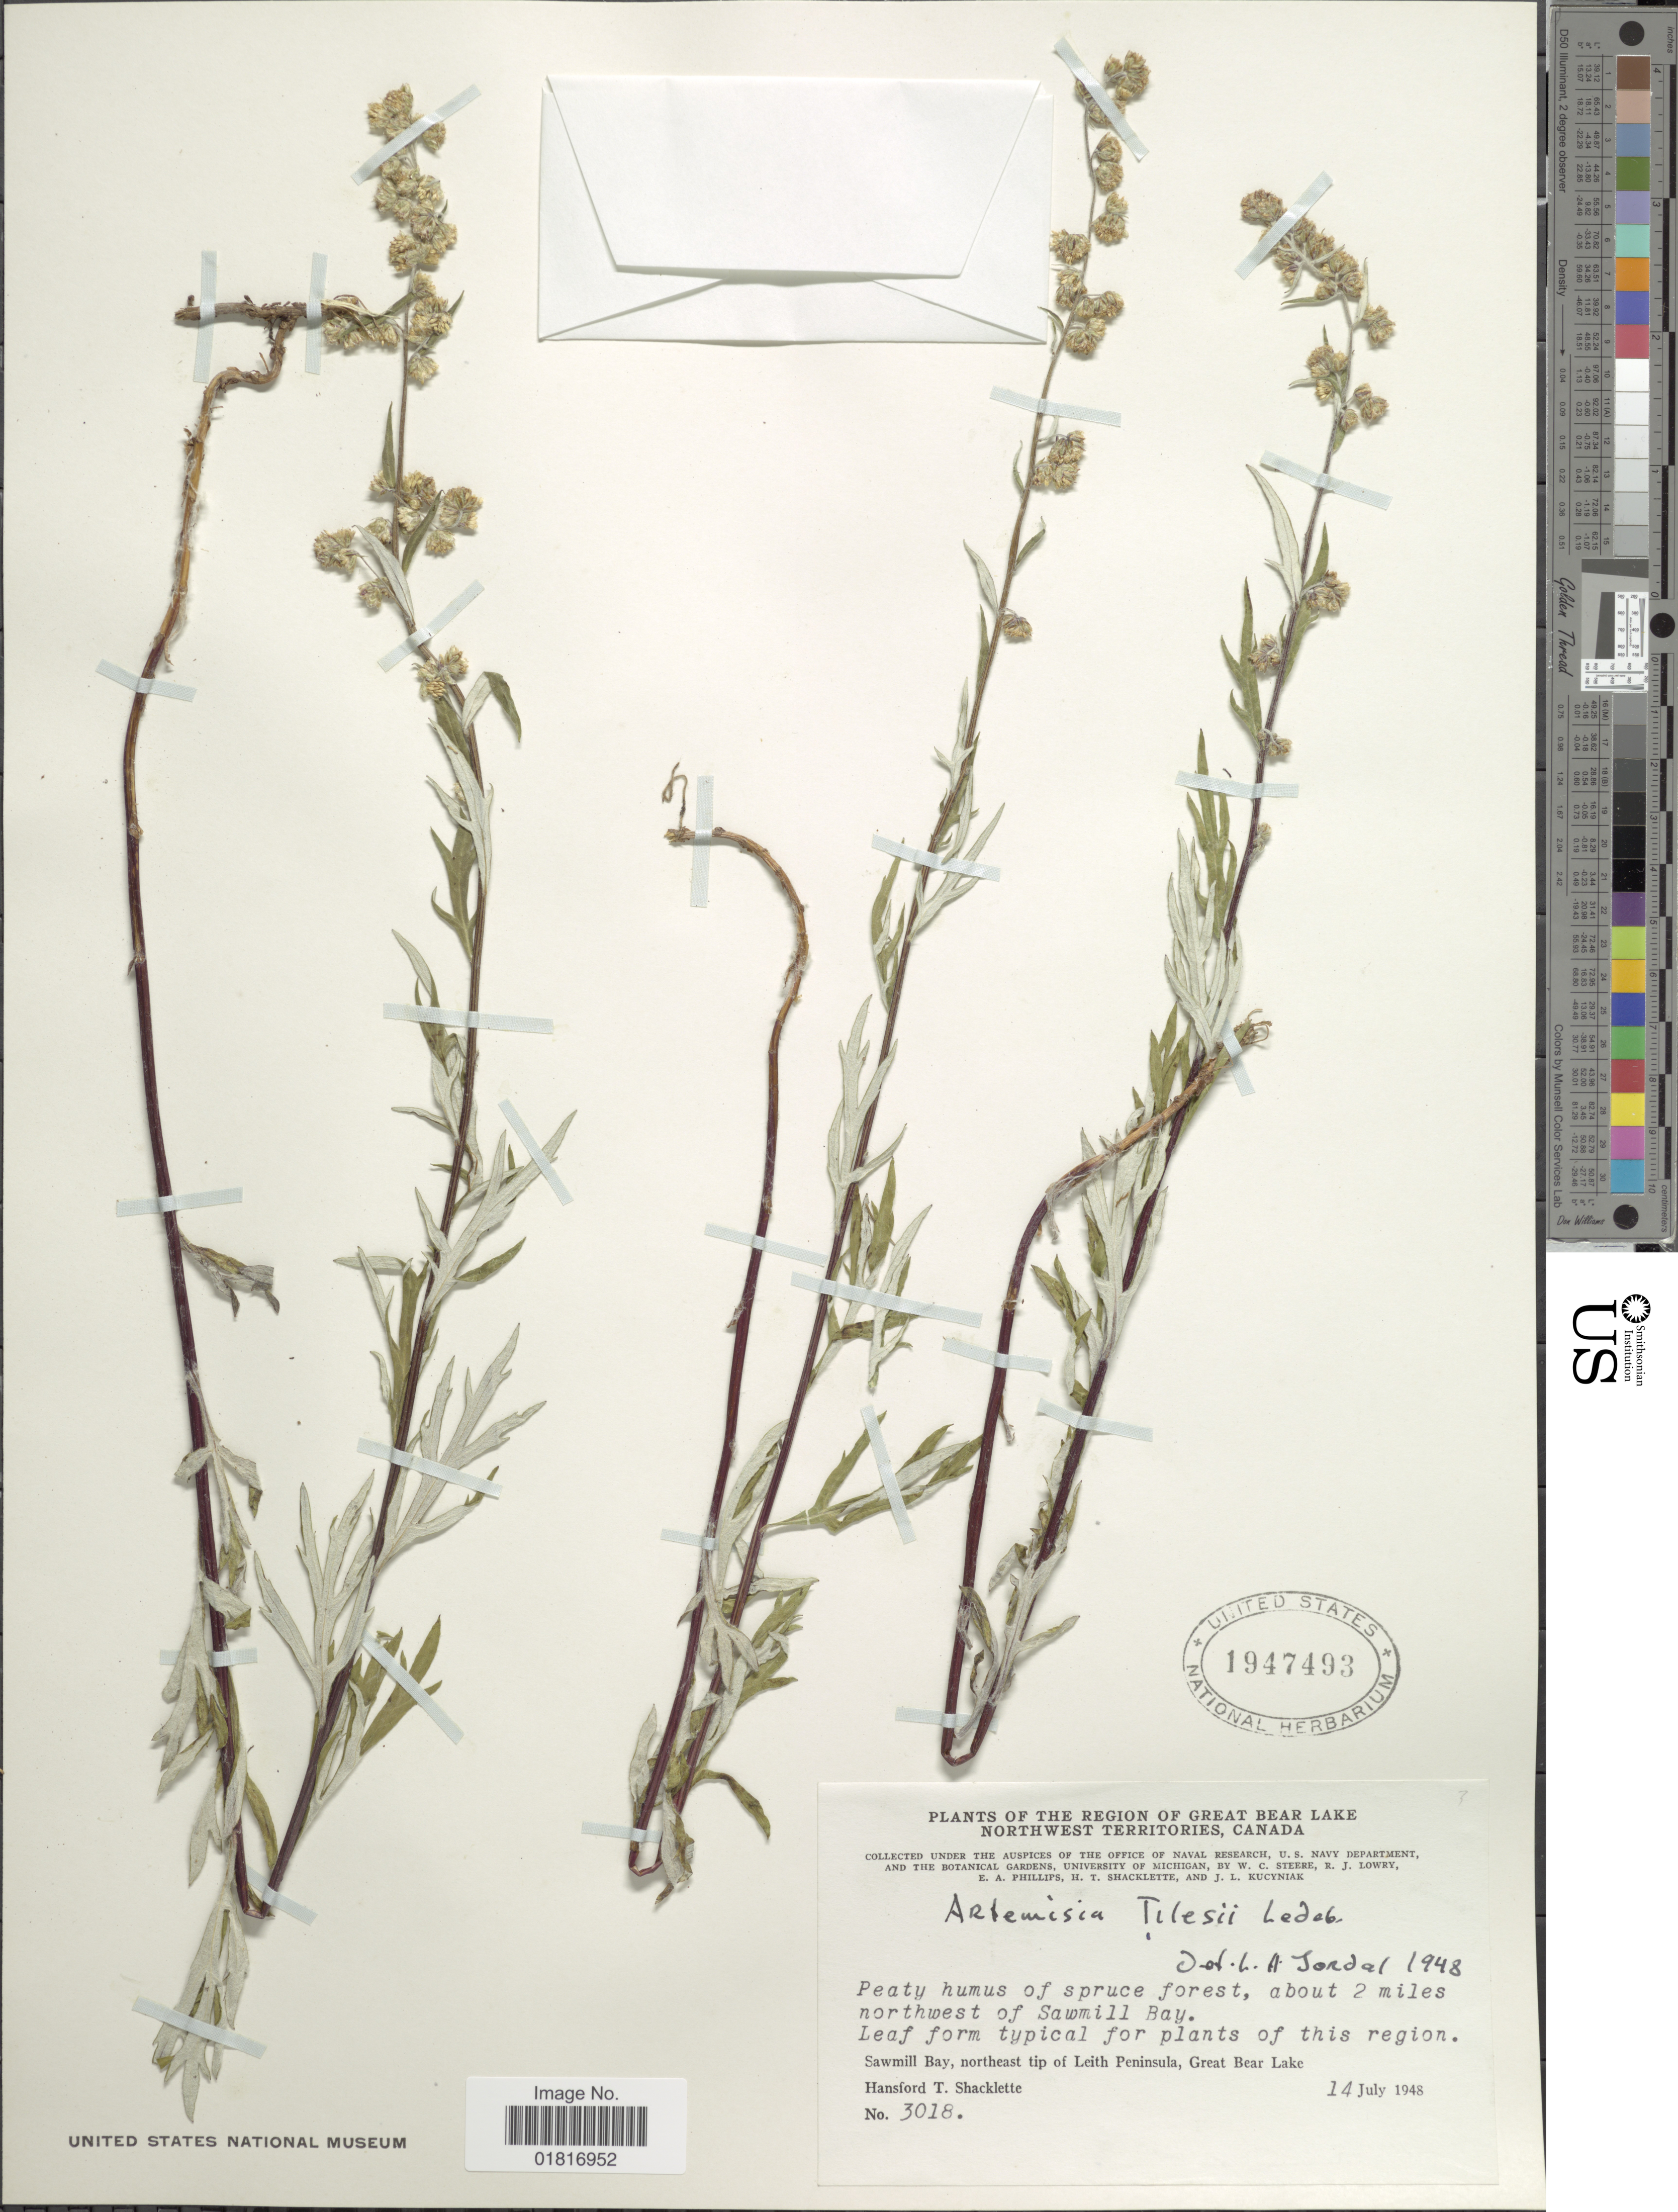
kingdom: Plantae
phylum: Tracheophyta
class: Magnoliopsida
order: Asterales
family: Asteraceae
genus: Artemisia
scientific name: Artemisia tilesii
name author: Ledeb.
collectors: H. Shacklette, W. C. Steere, R. Lowry, E. Phillips & et al.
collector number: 3018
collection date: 1948-07-14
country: Canada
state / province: Northwest Territories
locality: The Region of Great Bear Lake, Peaty humus of spruce forest, about 2 miles northwest of Sawmill Bay. Sawmill Bay, northeast tip of Peninsula, Great Bear Lake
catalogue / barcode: US 1947493